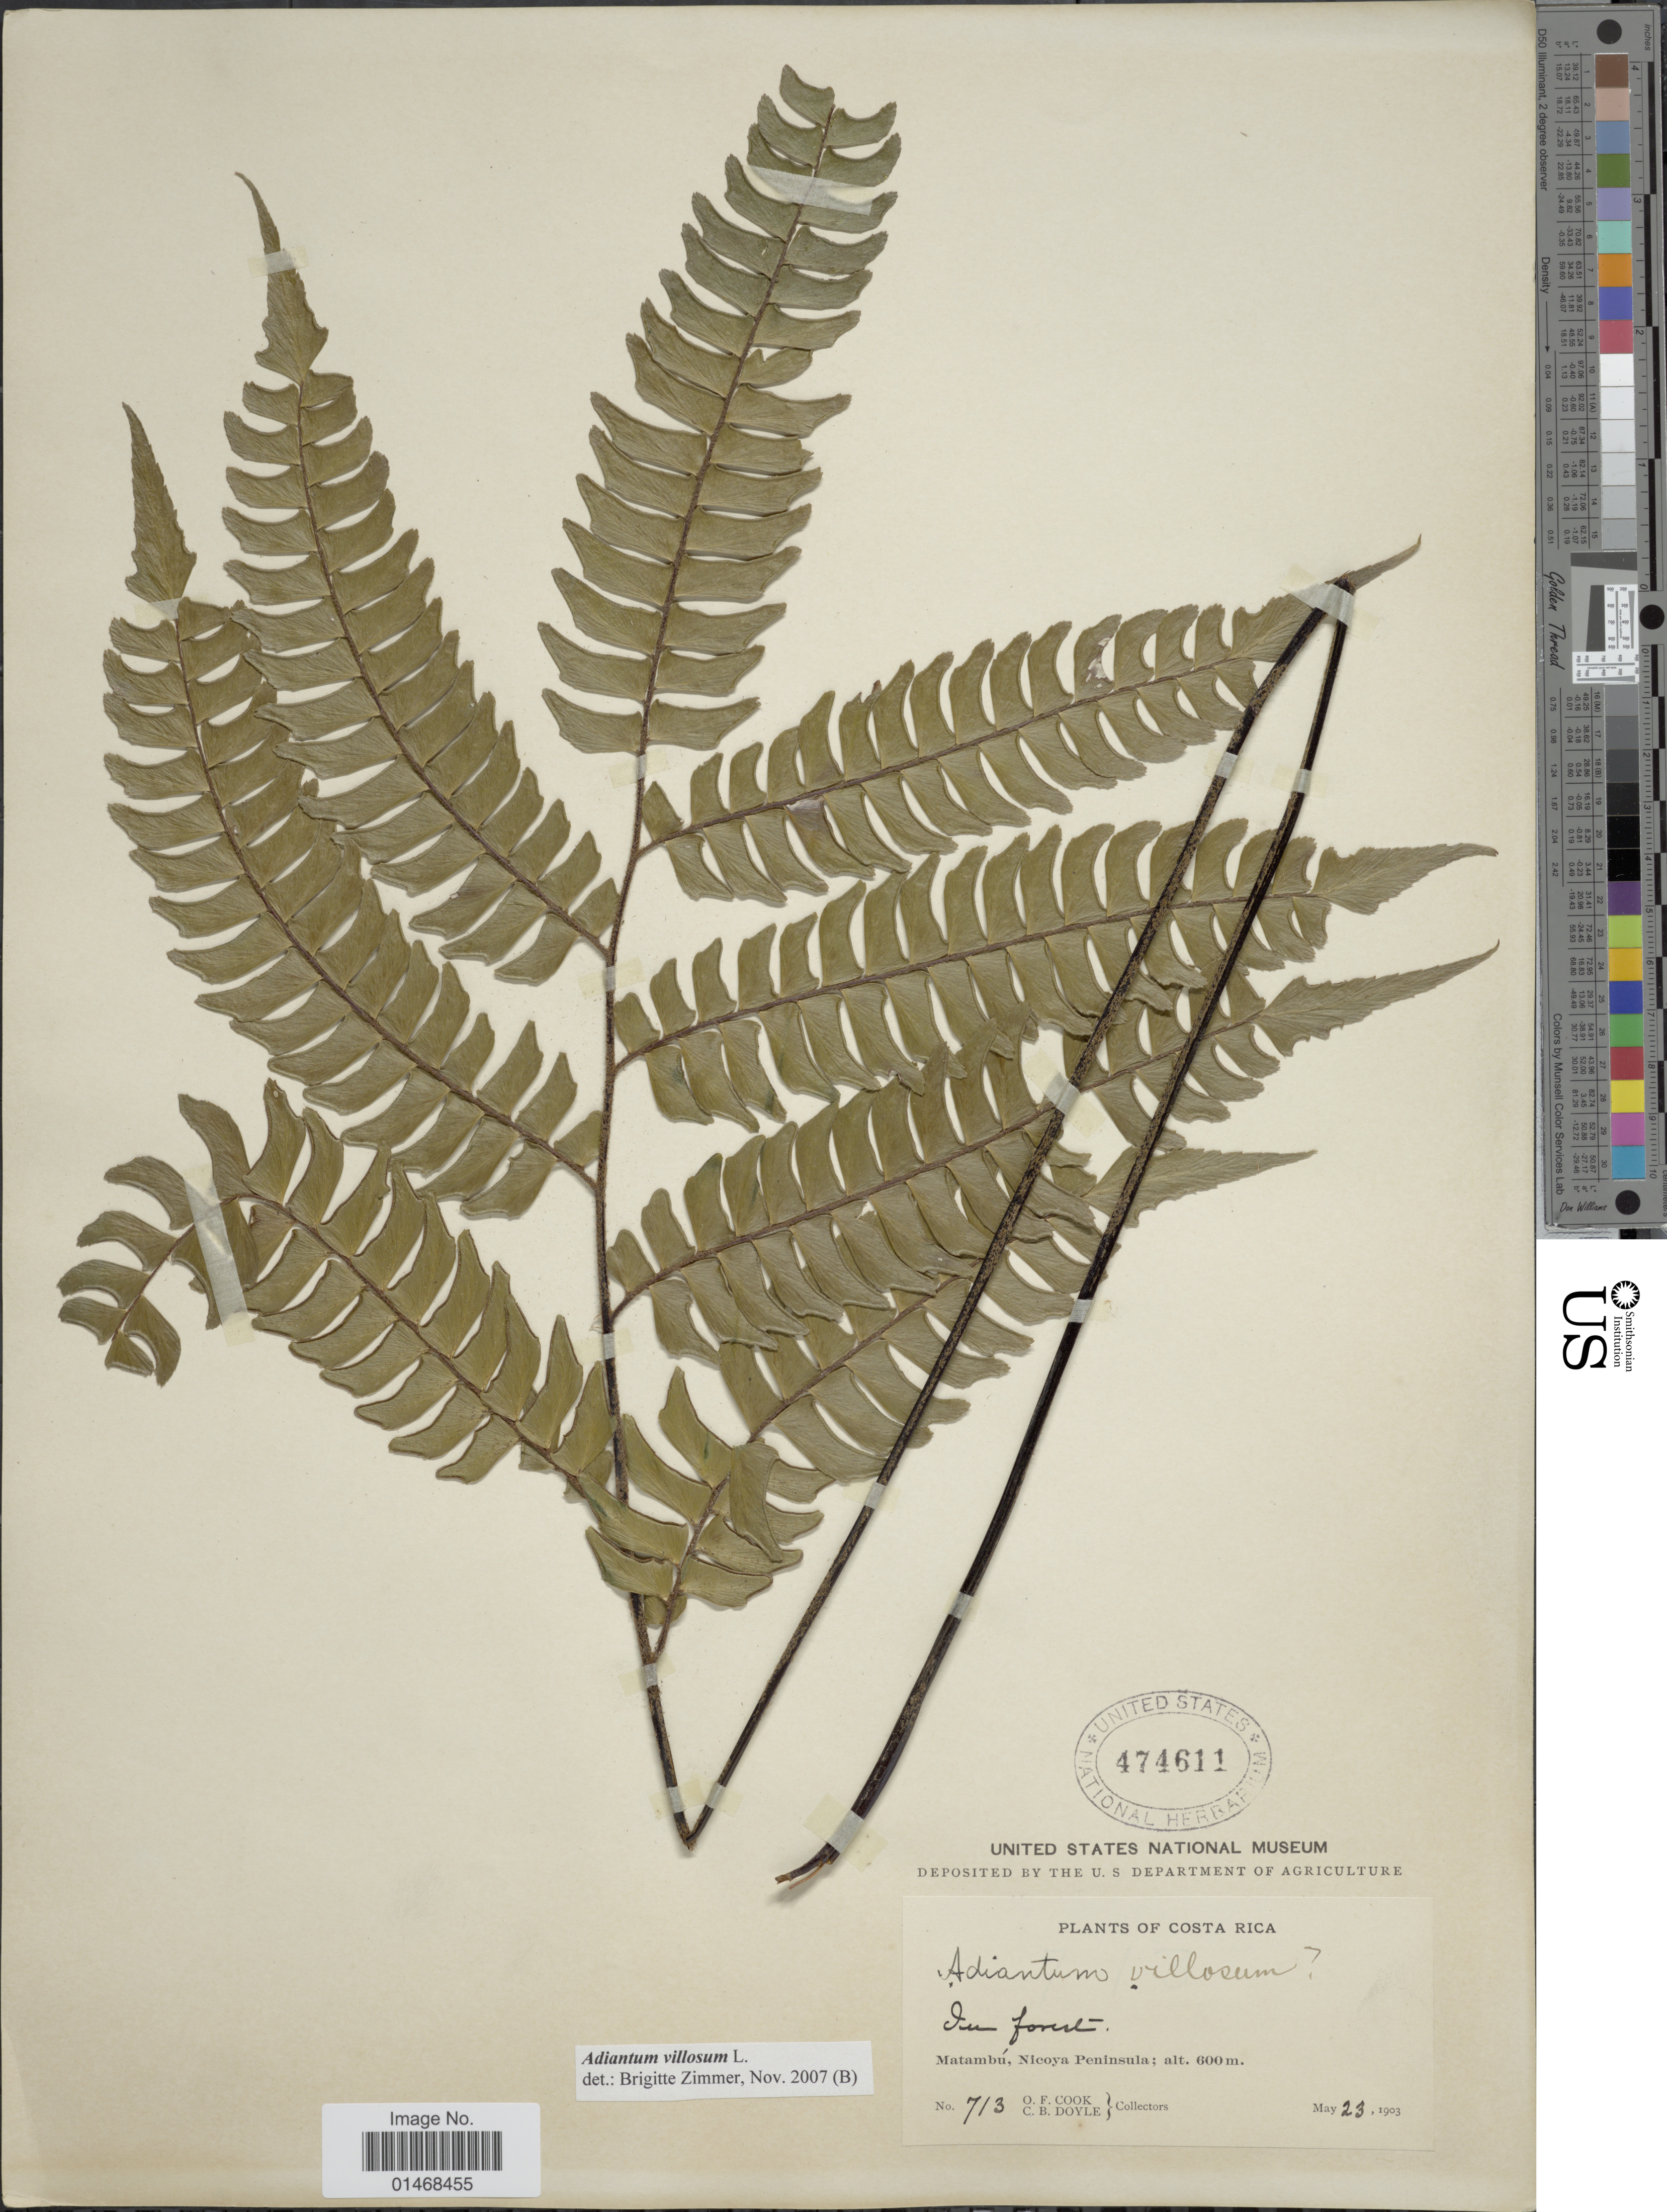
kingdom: Plantae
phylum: Tracheophyta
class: Polypodiopsida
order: Polypodiales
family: Pteridaceae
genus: Adiantum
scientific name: Adiantum villosum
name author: L.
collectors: O. F. Cook & C. Doyle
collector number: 713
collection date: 1903-05-23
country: Costa Rica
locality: Matambú, Nicoya Peninsula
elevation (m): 600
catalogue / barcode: US 474611